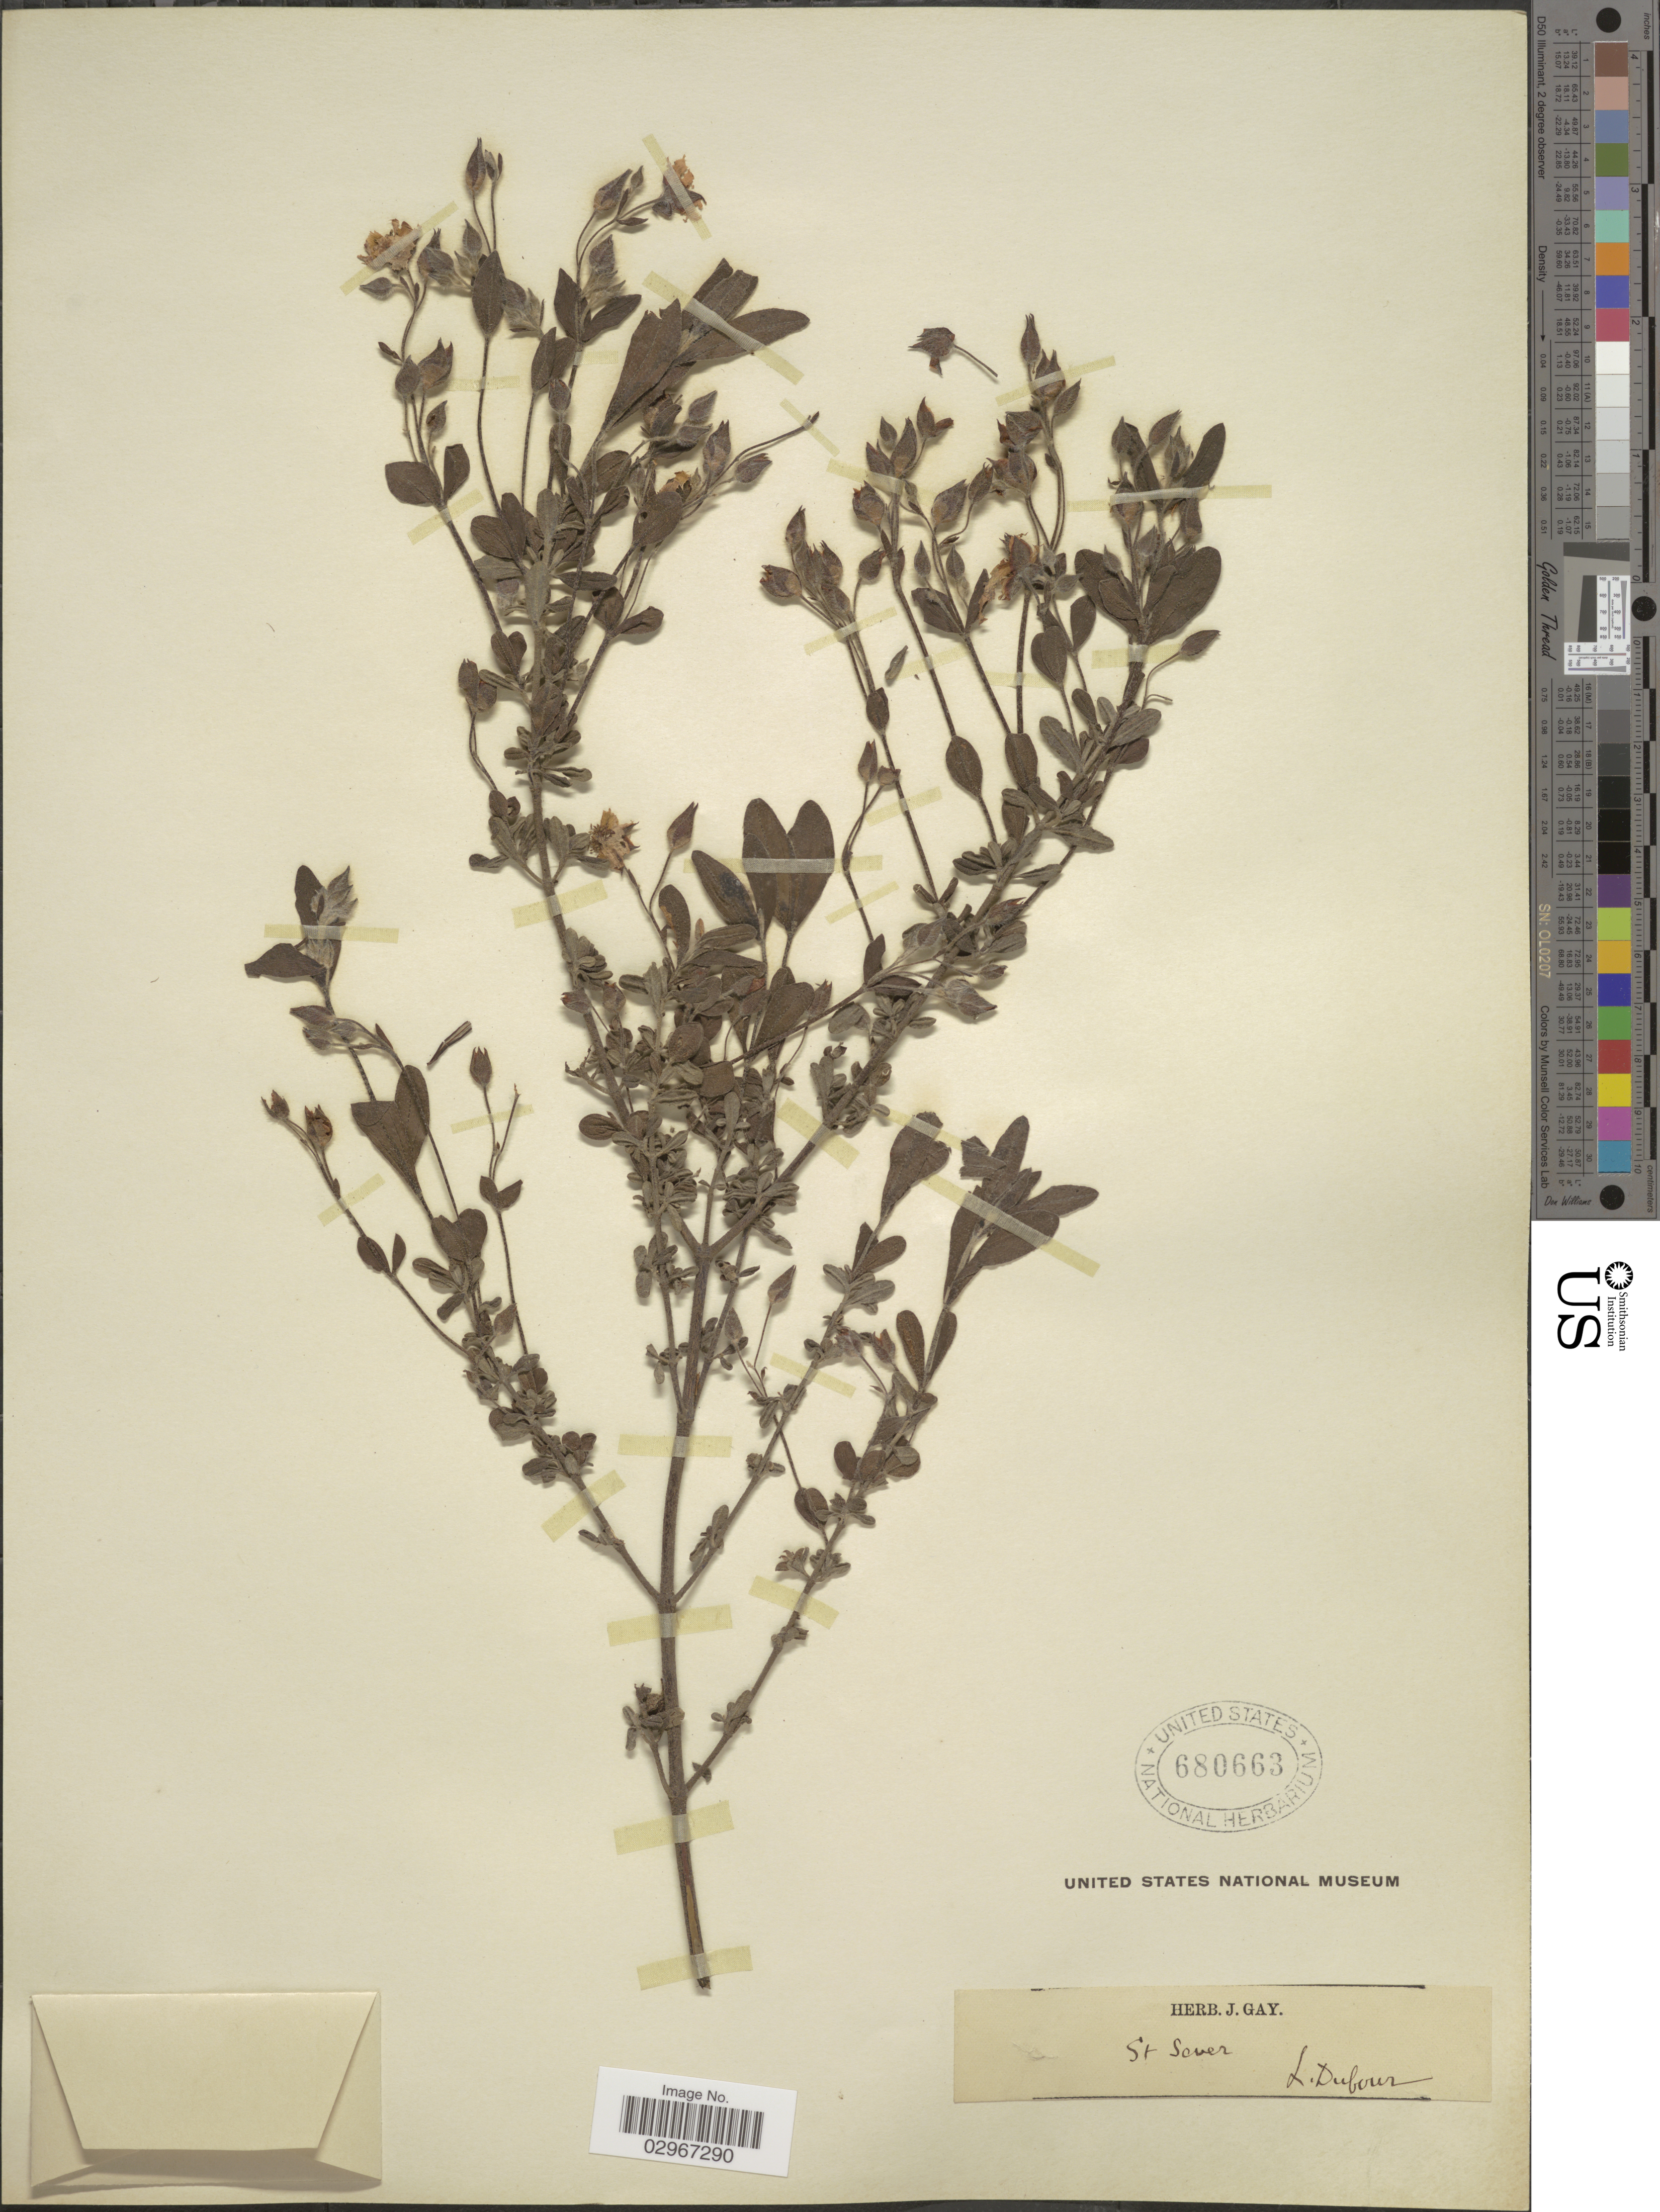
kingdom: Plantae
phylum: Tracheophyta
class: Magnoliopsida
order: Malvales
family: Cistaceae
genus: Helianthemum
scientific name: Helianthemum sp.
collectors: L. Dufour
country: France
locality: St. Sever.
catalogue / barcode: US 680663